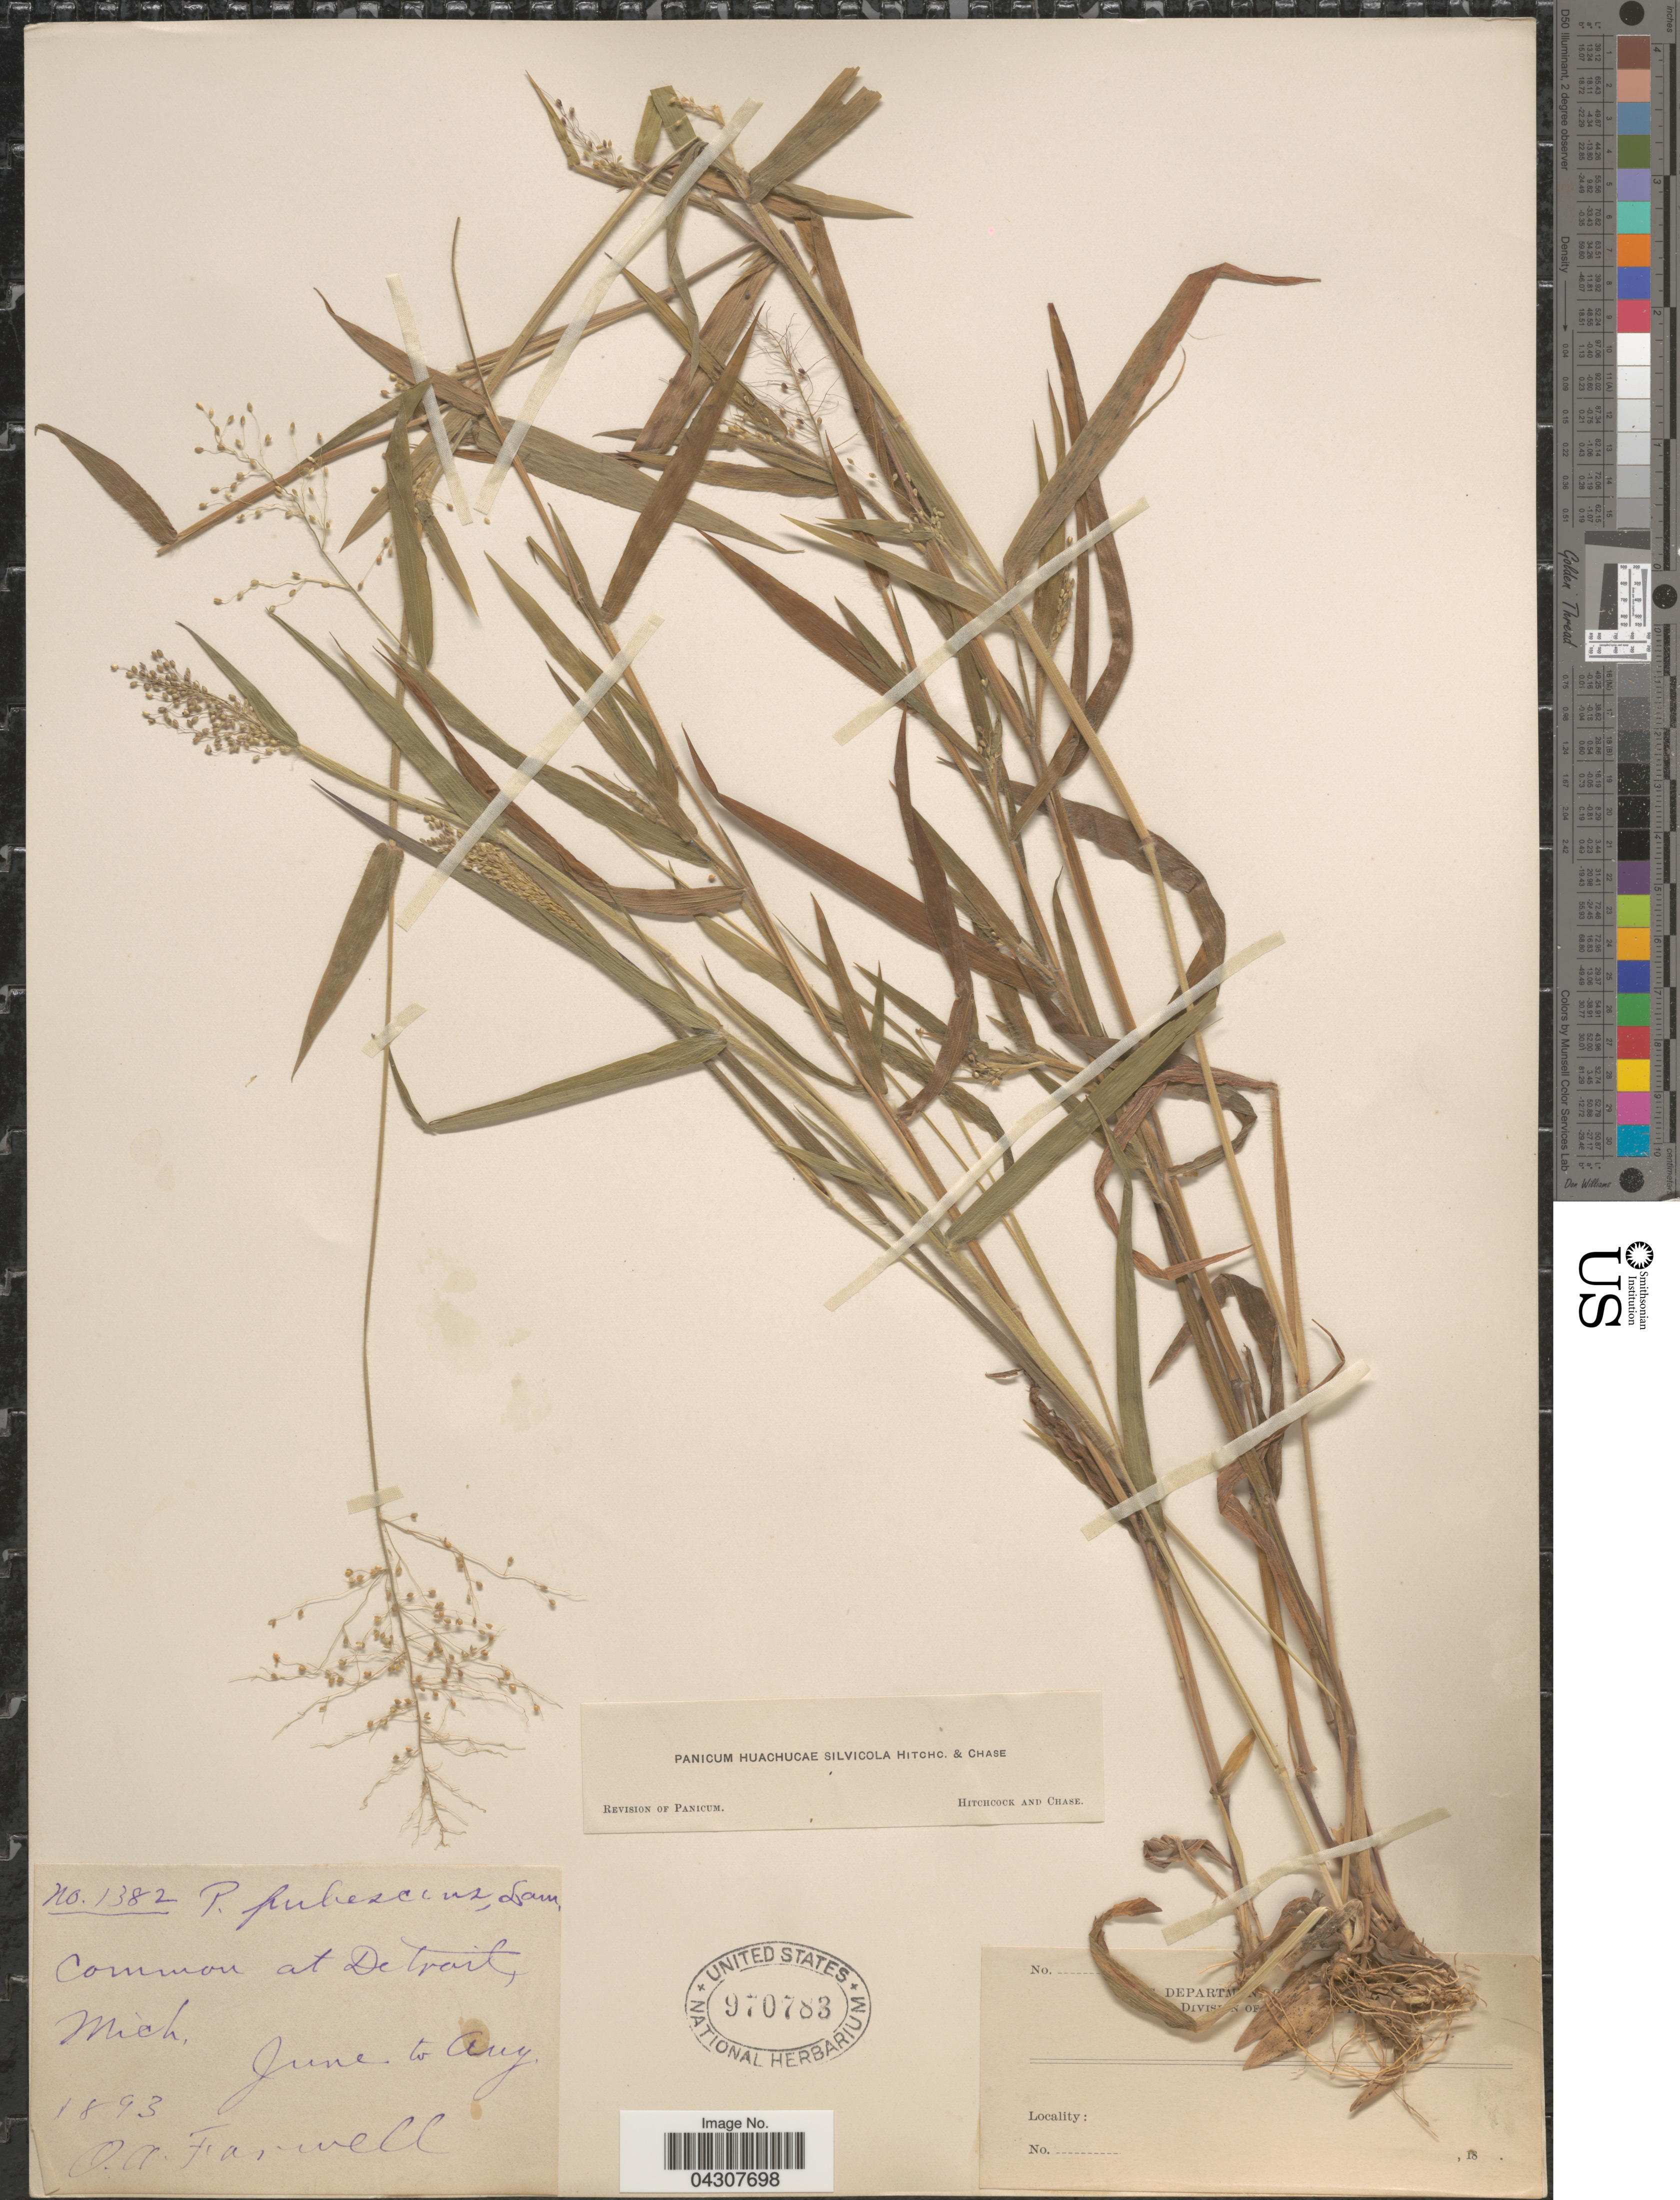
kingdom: Plantae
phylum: Tracheophyta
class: Liliopsida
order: Poales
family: Poaceae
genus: Dichanthelium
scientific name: Dichanthelium acuminatum var. acuminatum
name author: (Sw.) Gould & C.A. Clark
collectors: O. Farwell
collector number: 1382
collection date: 1893-06/1893-08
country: United States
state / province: Michigan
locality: Common at Detroit.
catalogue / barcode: US 970783